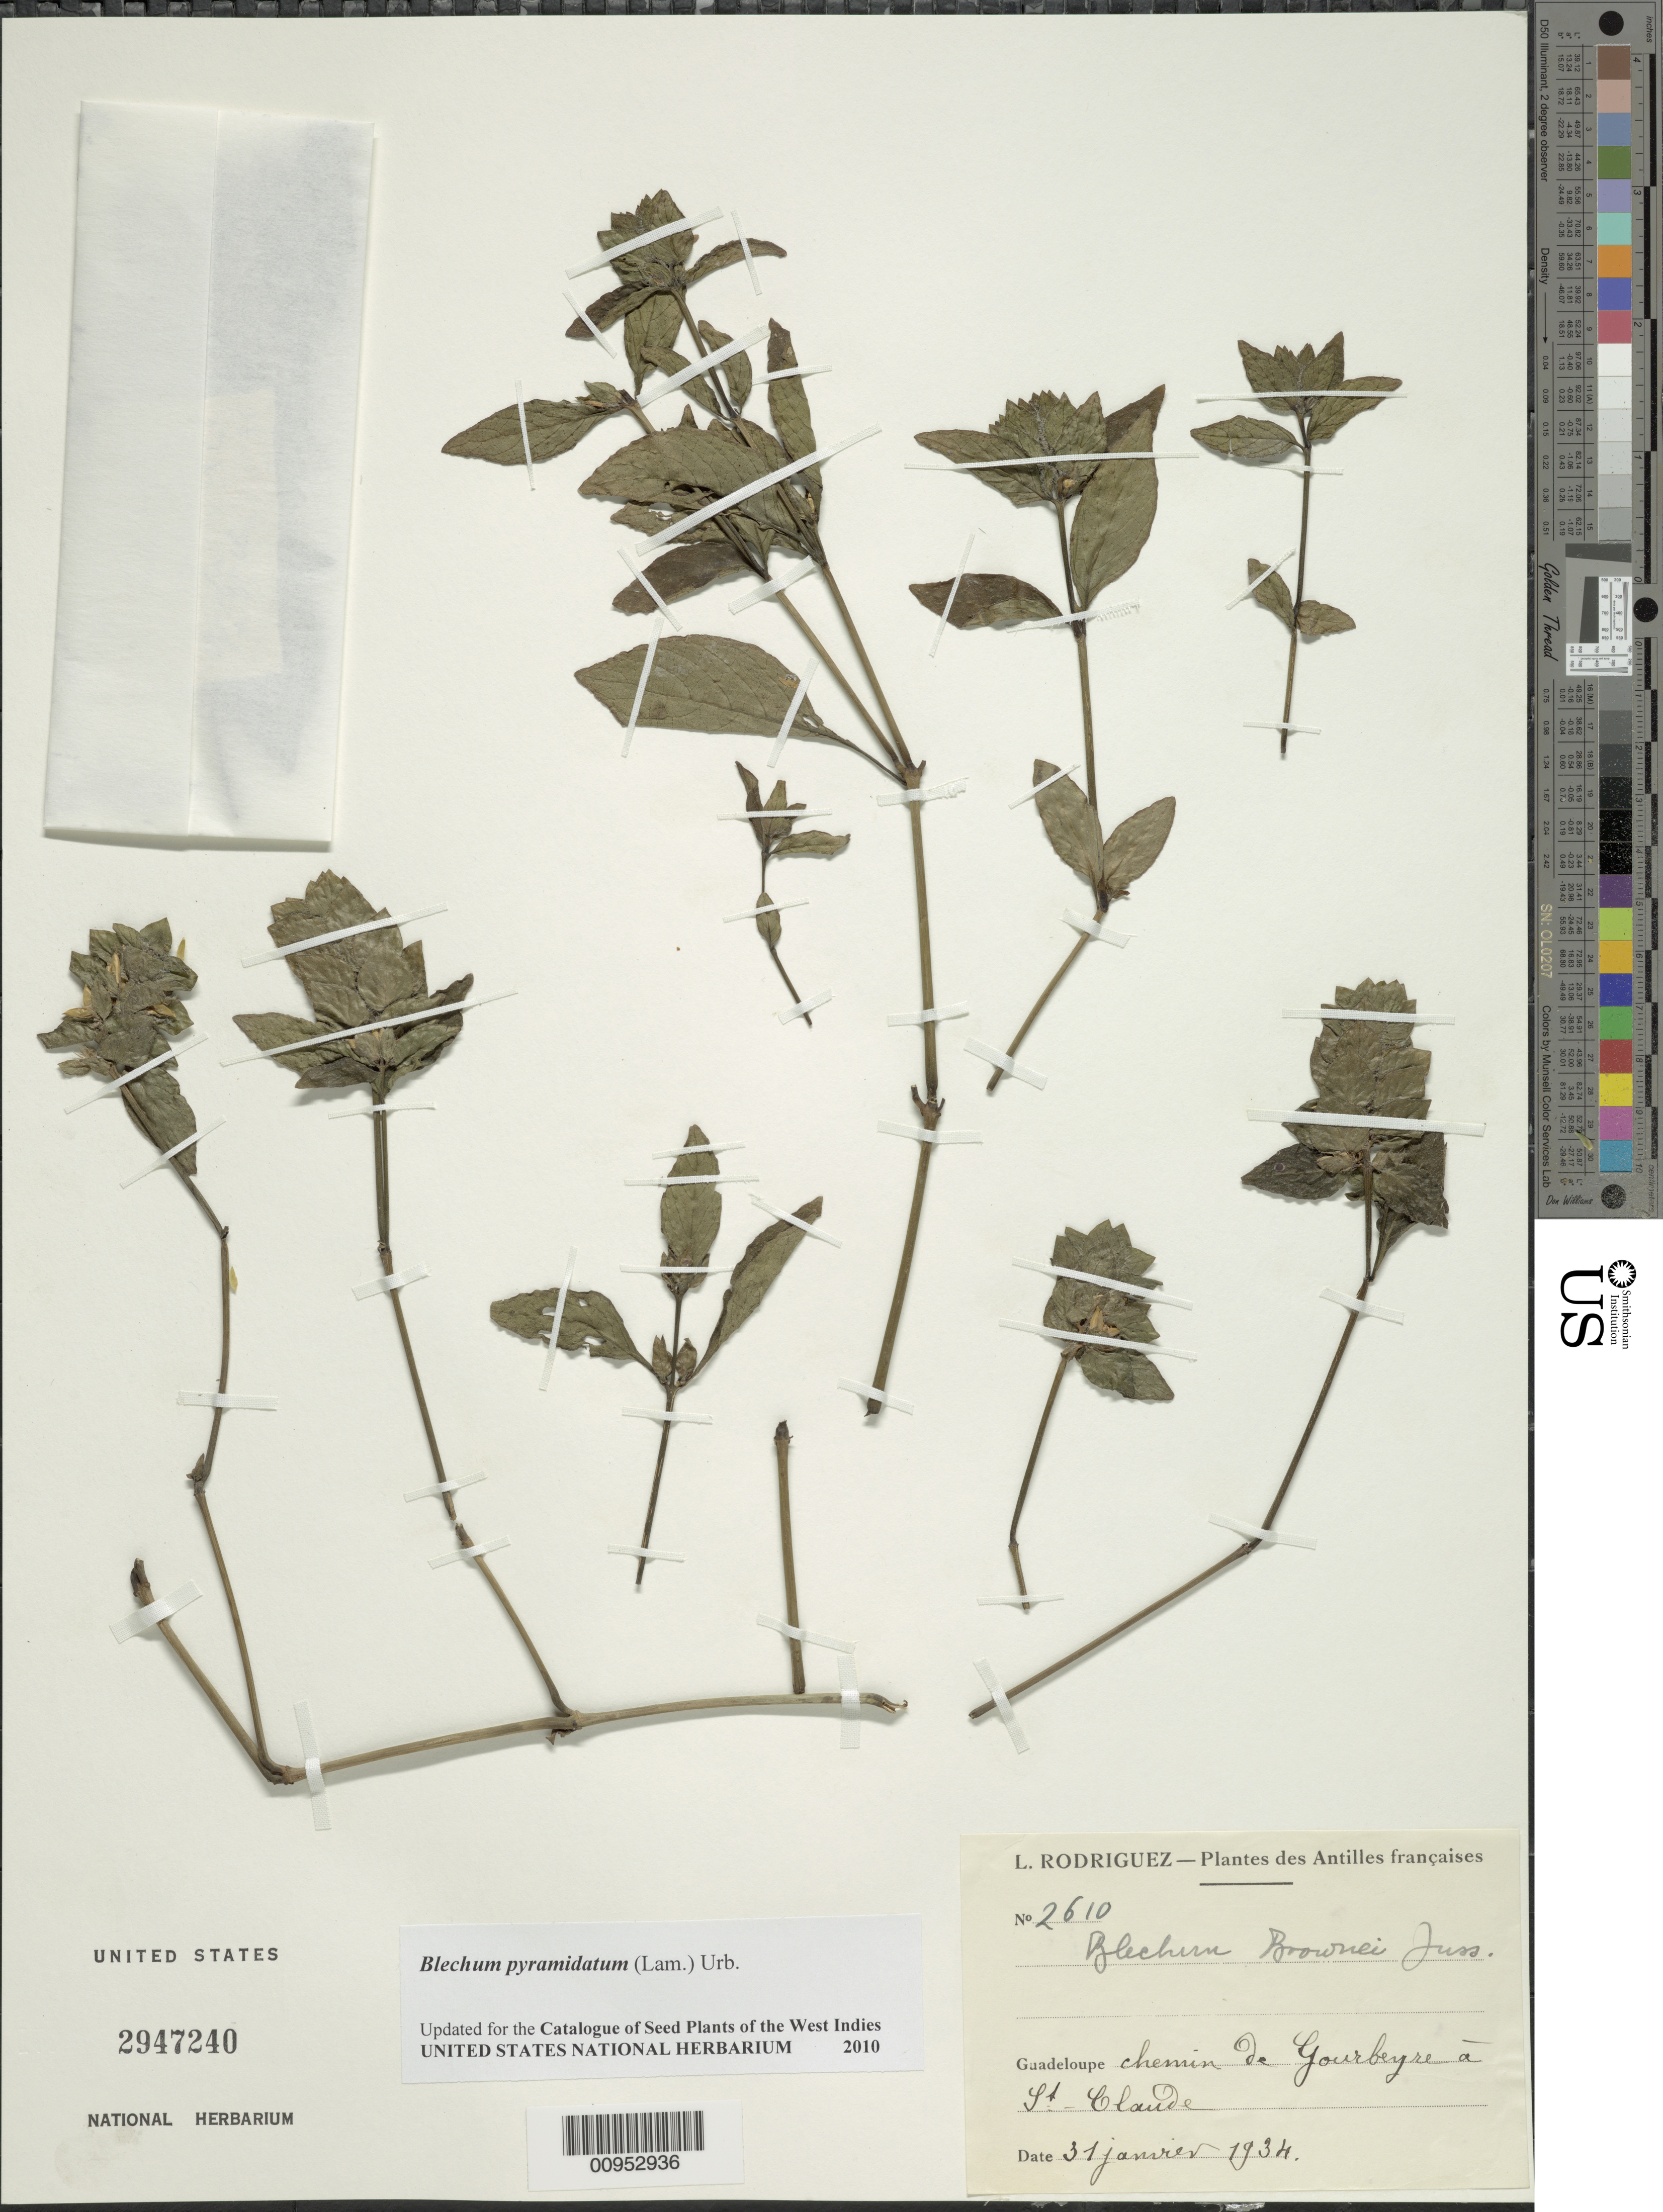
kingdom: Plantae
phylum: Tracheophyta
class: Magnoliopsida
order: Lamiales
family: Acanthaceae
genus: Blechum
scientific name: Blechum pyramidatum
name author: (Lam.) Urb.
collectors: L. Rodriguez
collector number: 2610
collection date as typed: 31 Jan 1934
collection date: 1934-01-31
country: Guadeloupe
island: Basse Terre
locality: Chemin de Yourbeyre à St. Claude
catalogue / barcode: US 2947240